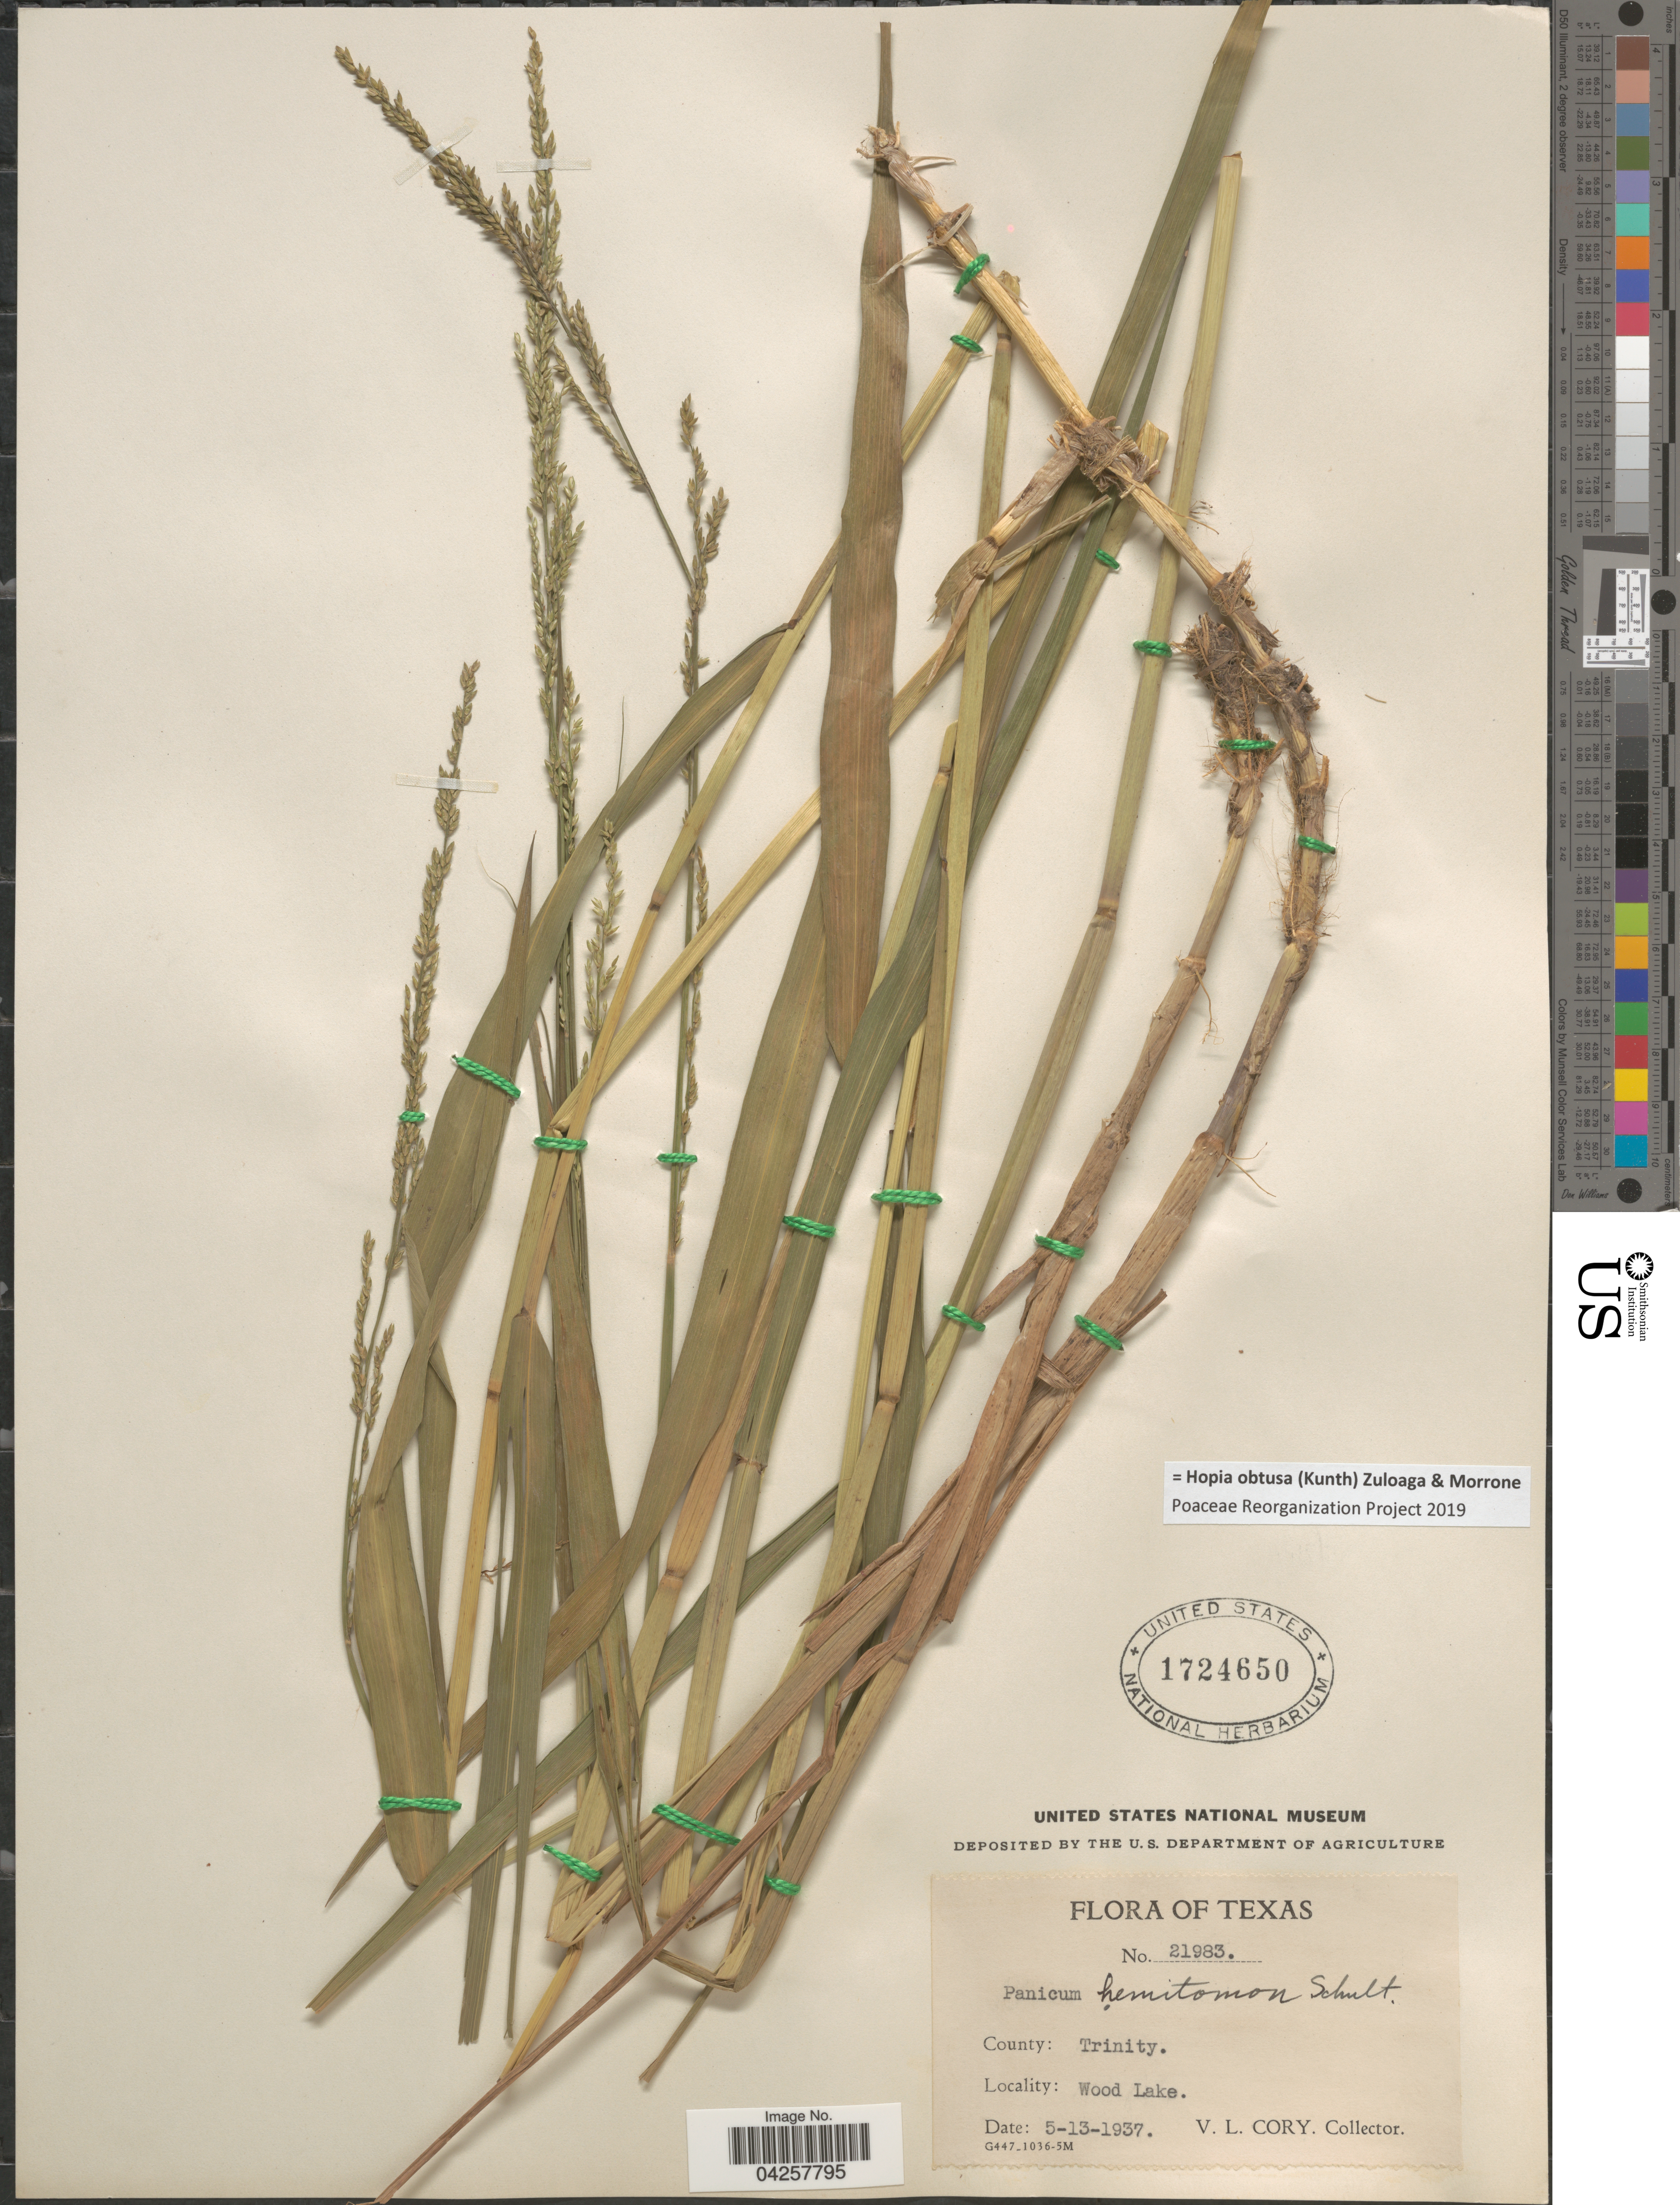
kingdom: Plantae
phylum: Tracheophyta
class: Liliopsida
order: Poales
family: Poaceae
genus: Hopia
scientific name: Hopia obtusa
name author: (Kunth) Zuloaga & Morrone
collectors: V. Cory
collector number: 21983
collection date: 1937-05-13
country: United States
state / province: Texas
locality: County: Trinity. Wood Lake.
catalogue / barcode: US 1724650